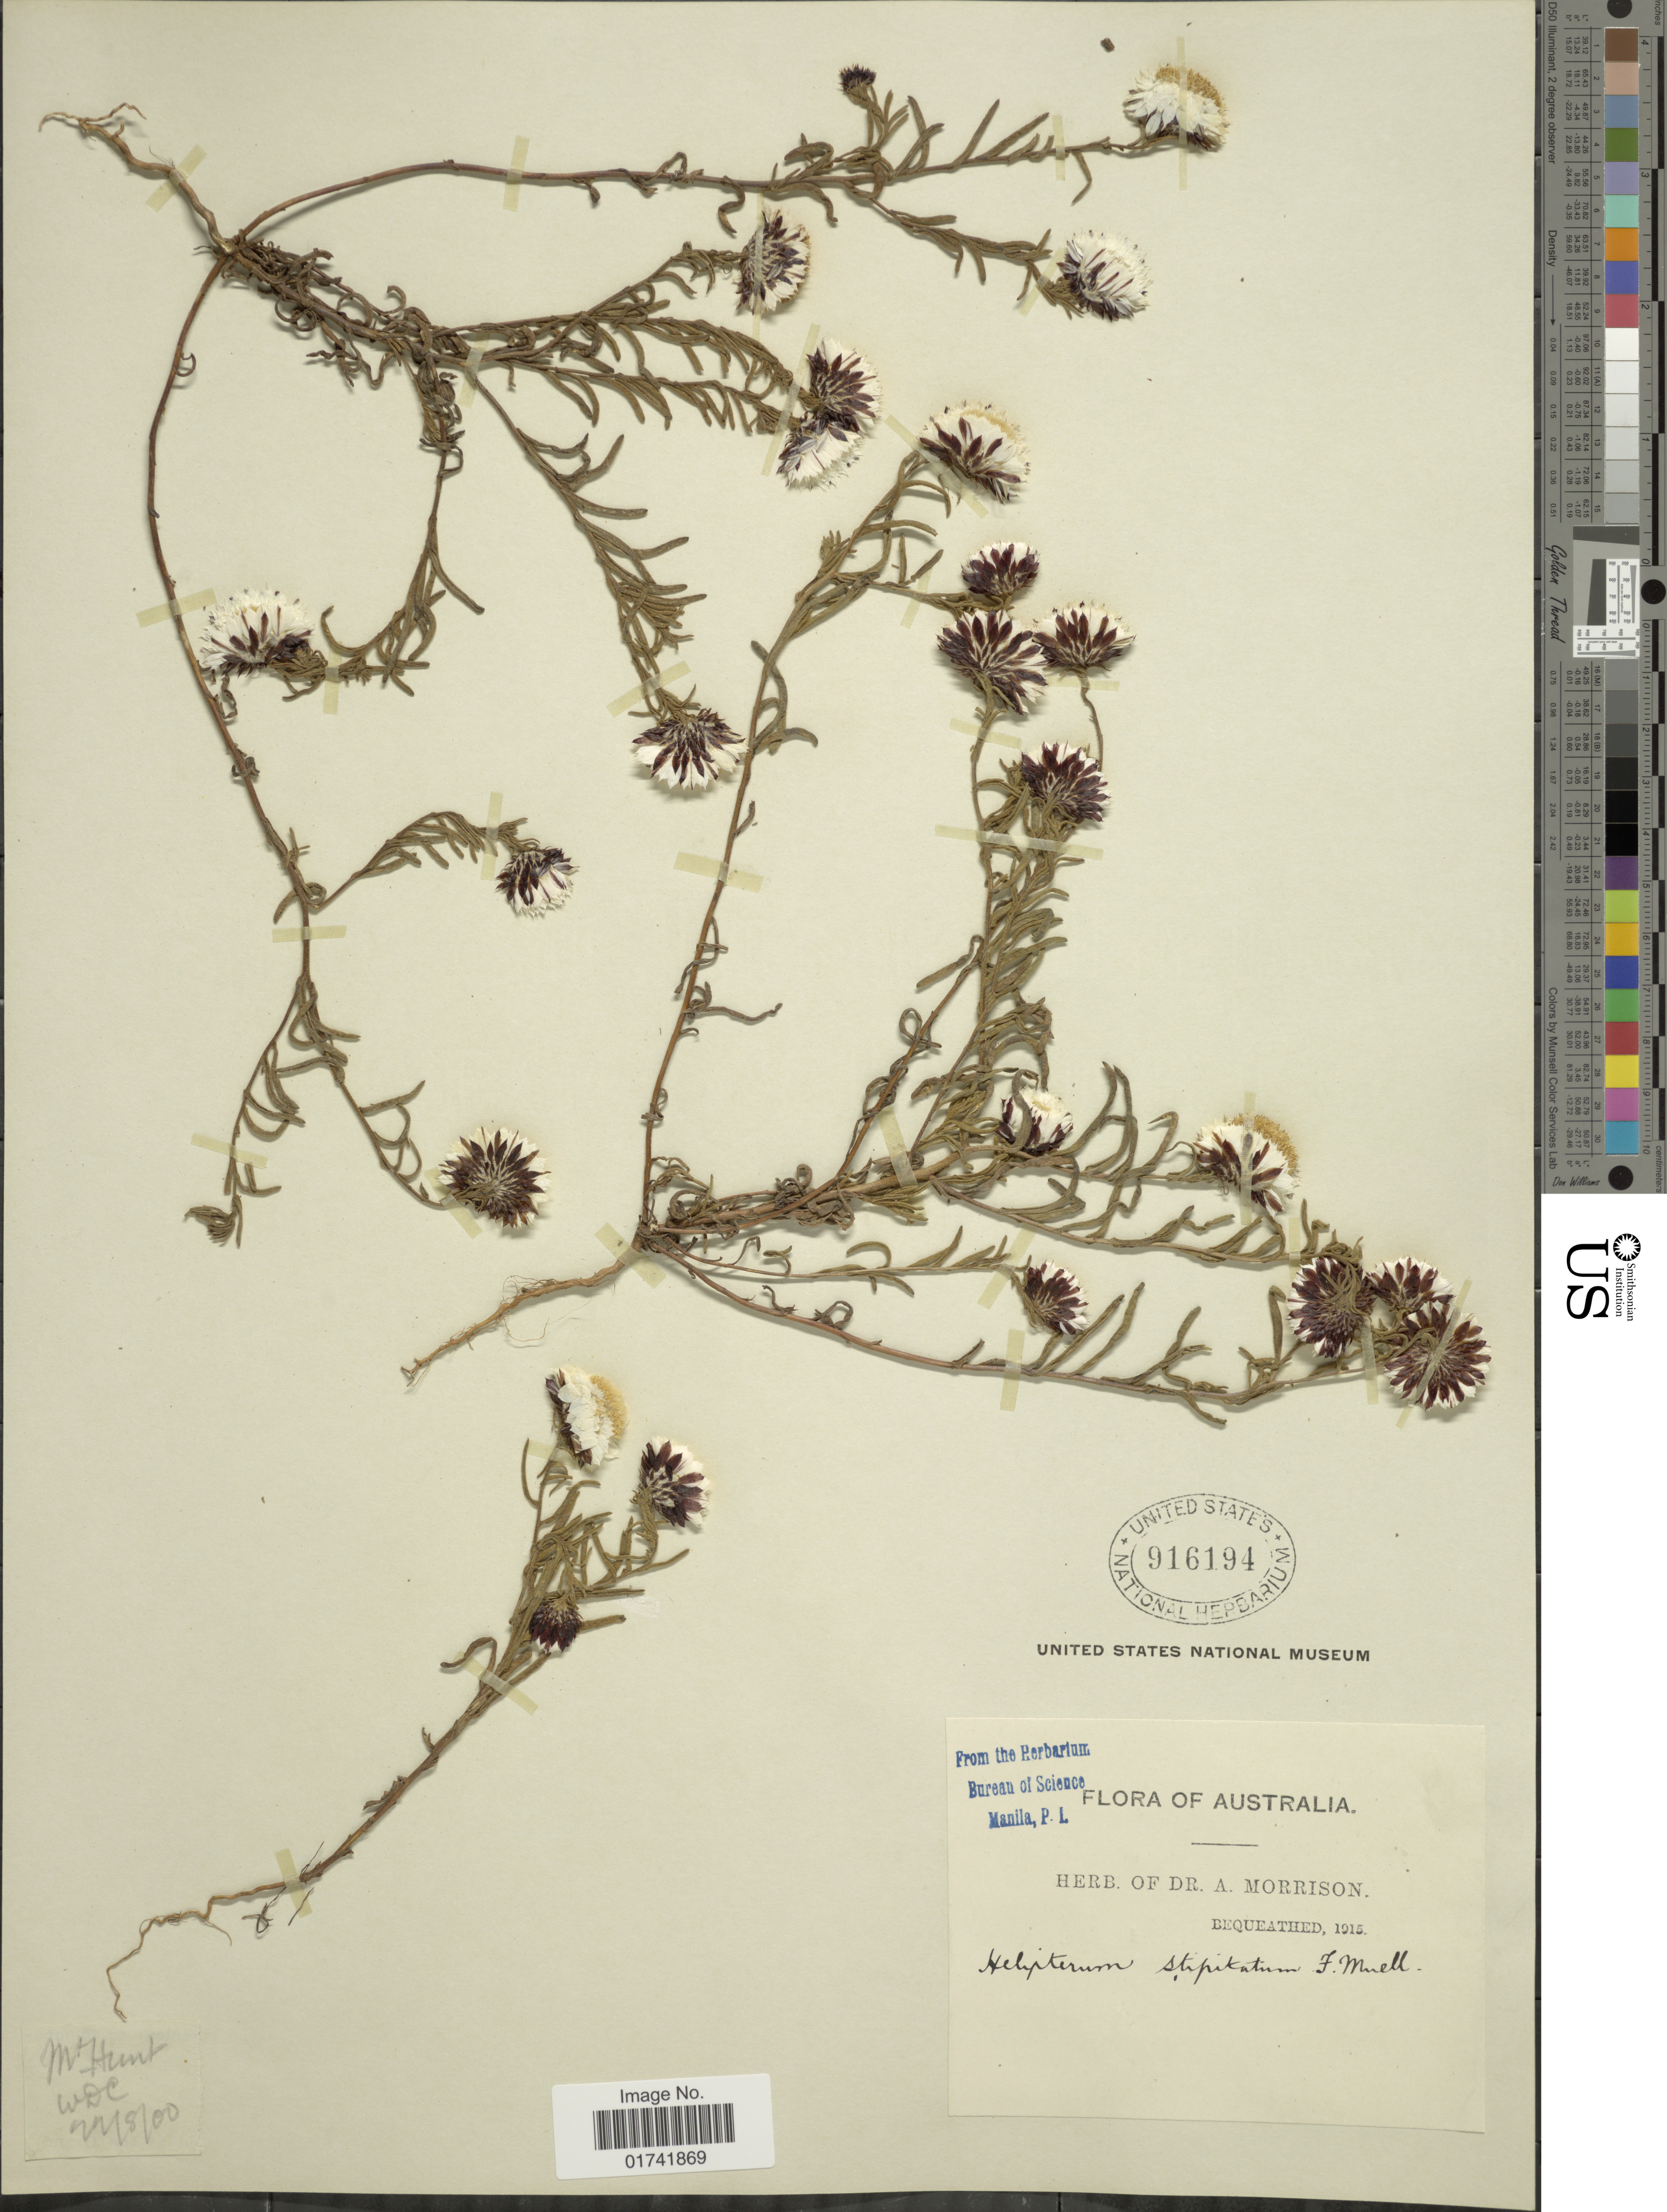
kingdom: Plantae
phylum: Tracheophyta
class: Magnoliopsida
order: Asterales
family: Asteraceae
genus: Leucochrysum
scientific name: Leucochrysum stipitatum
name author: (F. Muell.) Paul G. Wilson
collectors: ex herb. Dr. A. Morrison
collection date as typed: Transcribed d/m/y: 24/8/0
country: Australia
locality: Mt Hunt, WDC. [unsure placement]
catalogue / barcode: US 916194